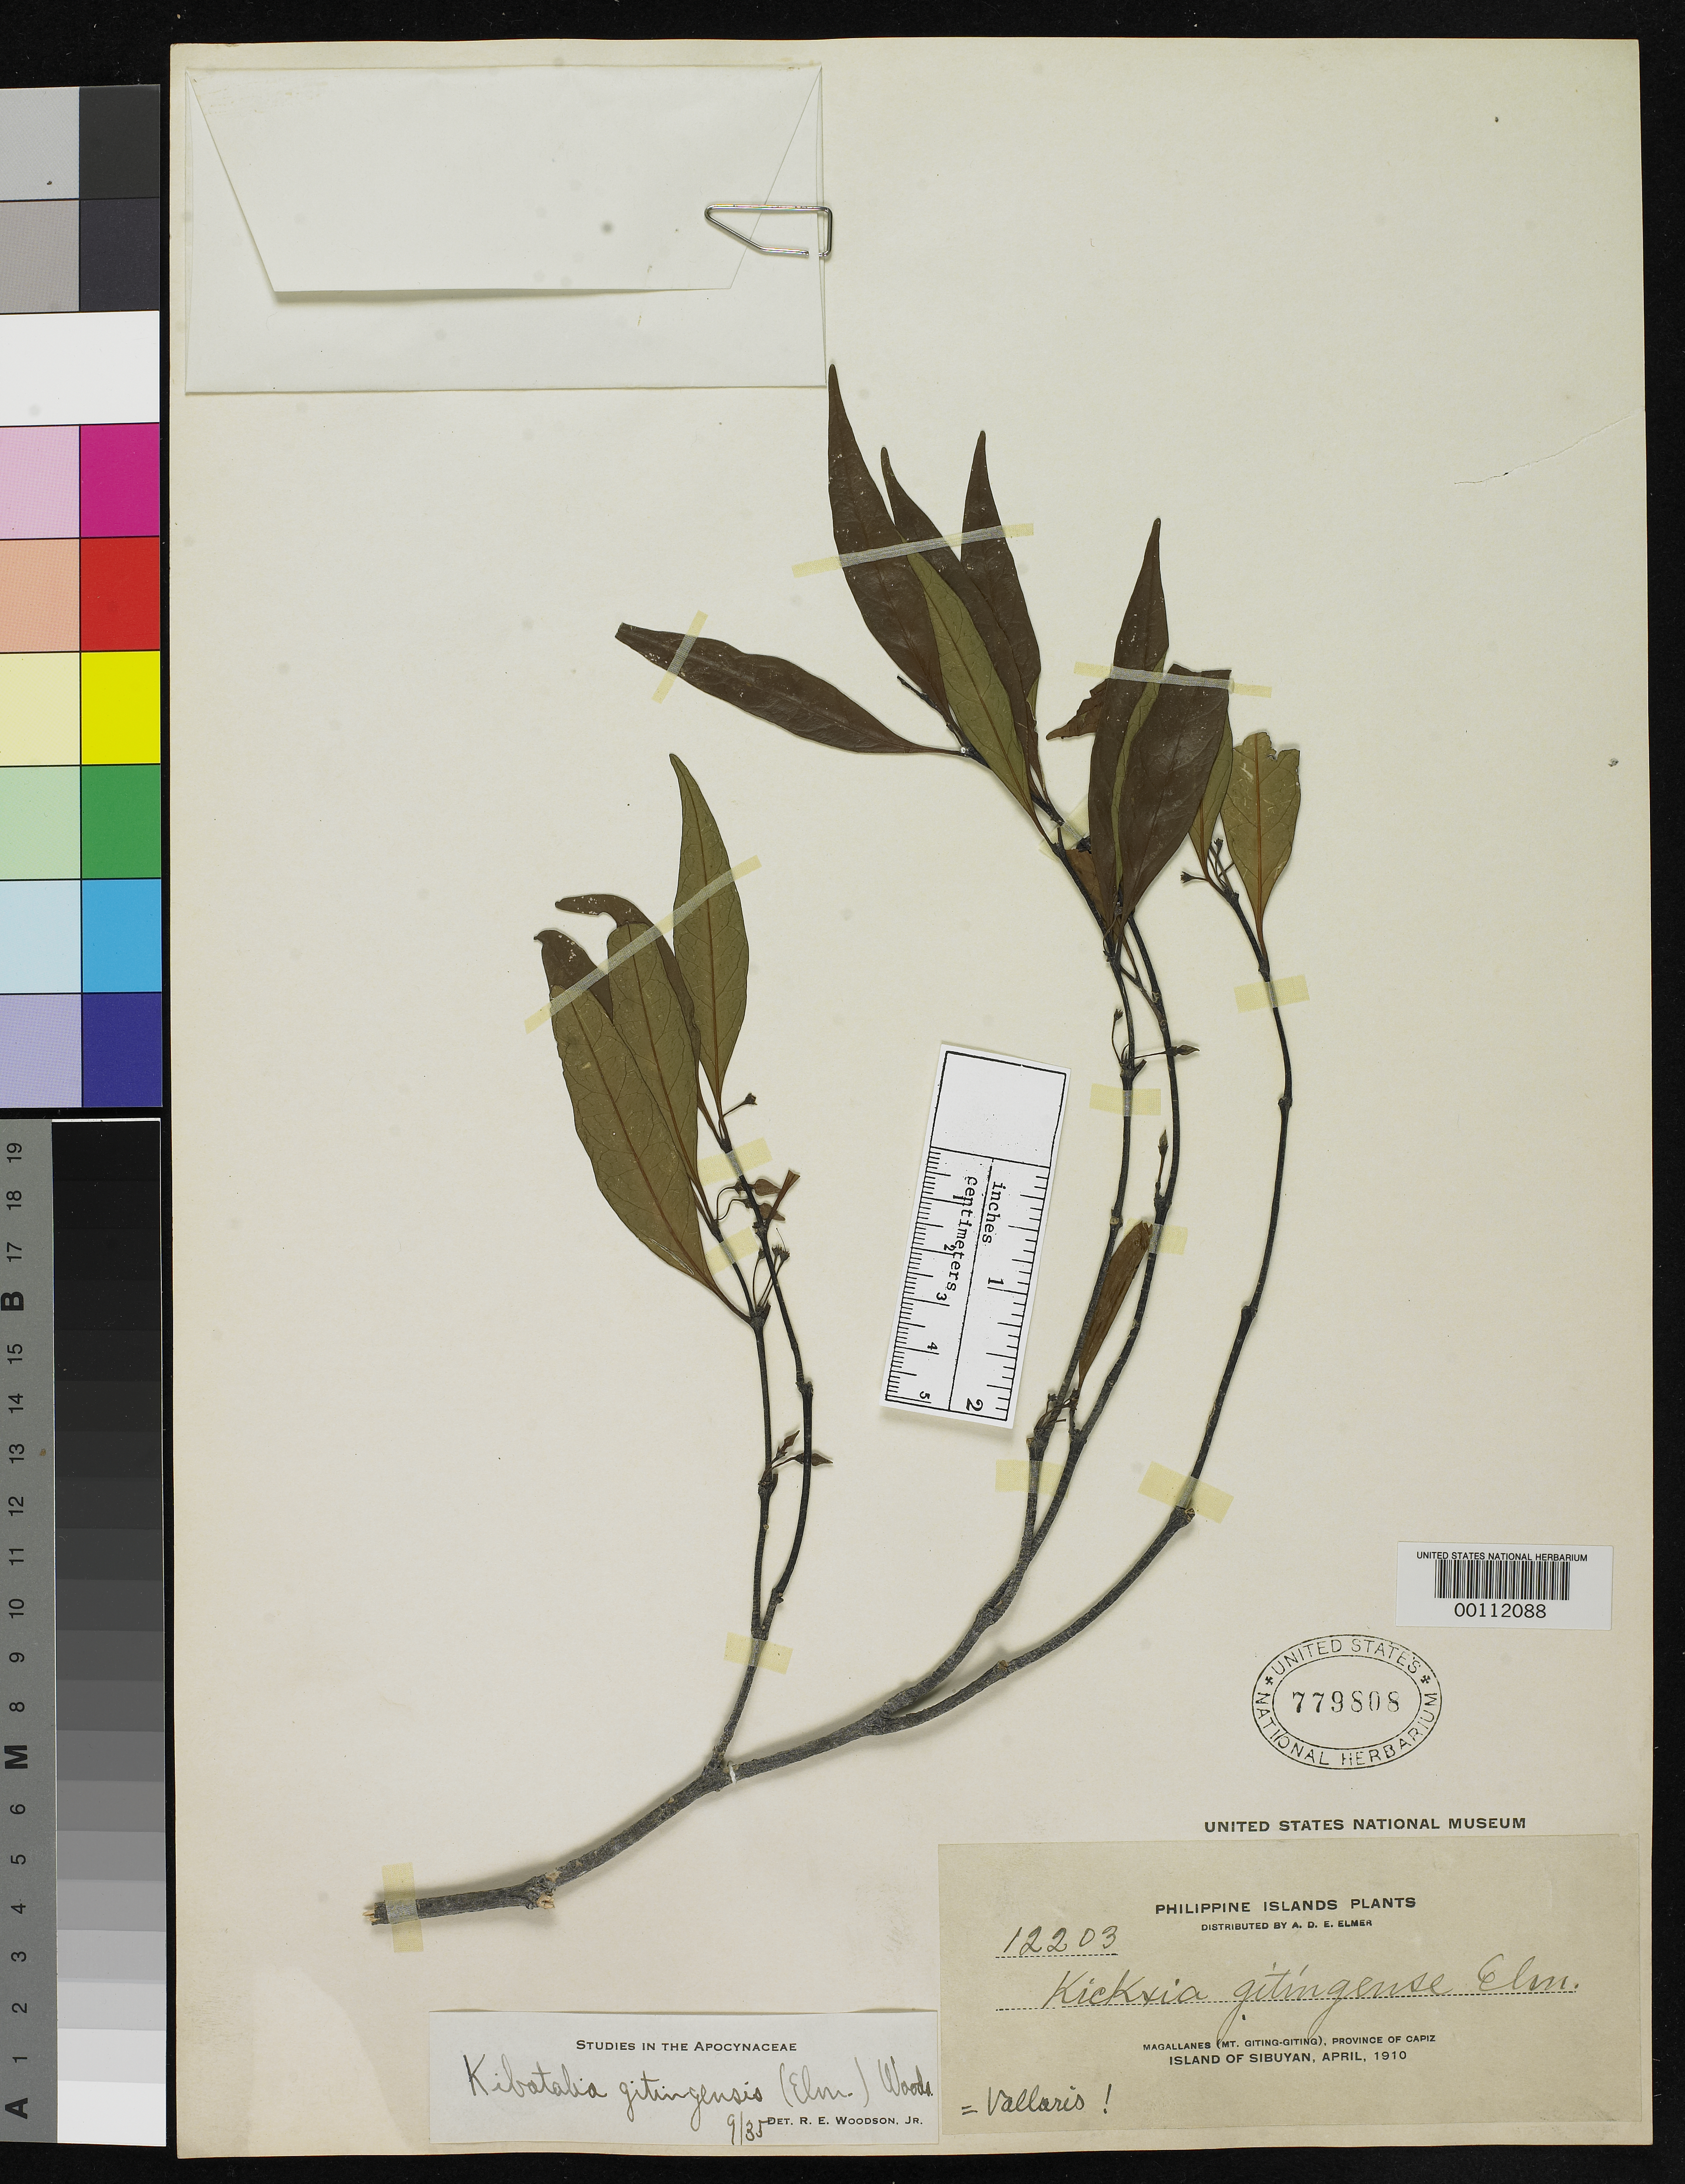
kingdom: Plantae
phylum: Tracheophyta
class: Magnoliopsida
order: Lamiales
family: Plantaginaceae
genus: Kickxia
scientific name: Kickxia gitingensis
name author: Elmer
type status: Isotype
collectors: A. D. E. Elmer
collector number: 12203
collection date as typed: Apr 1910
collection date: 1910-04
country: Philippines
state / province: Mimaropa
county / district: Romblon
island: Sibuyan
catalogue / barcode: US 779808